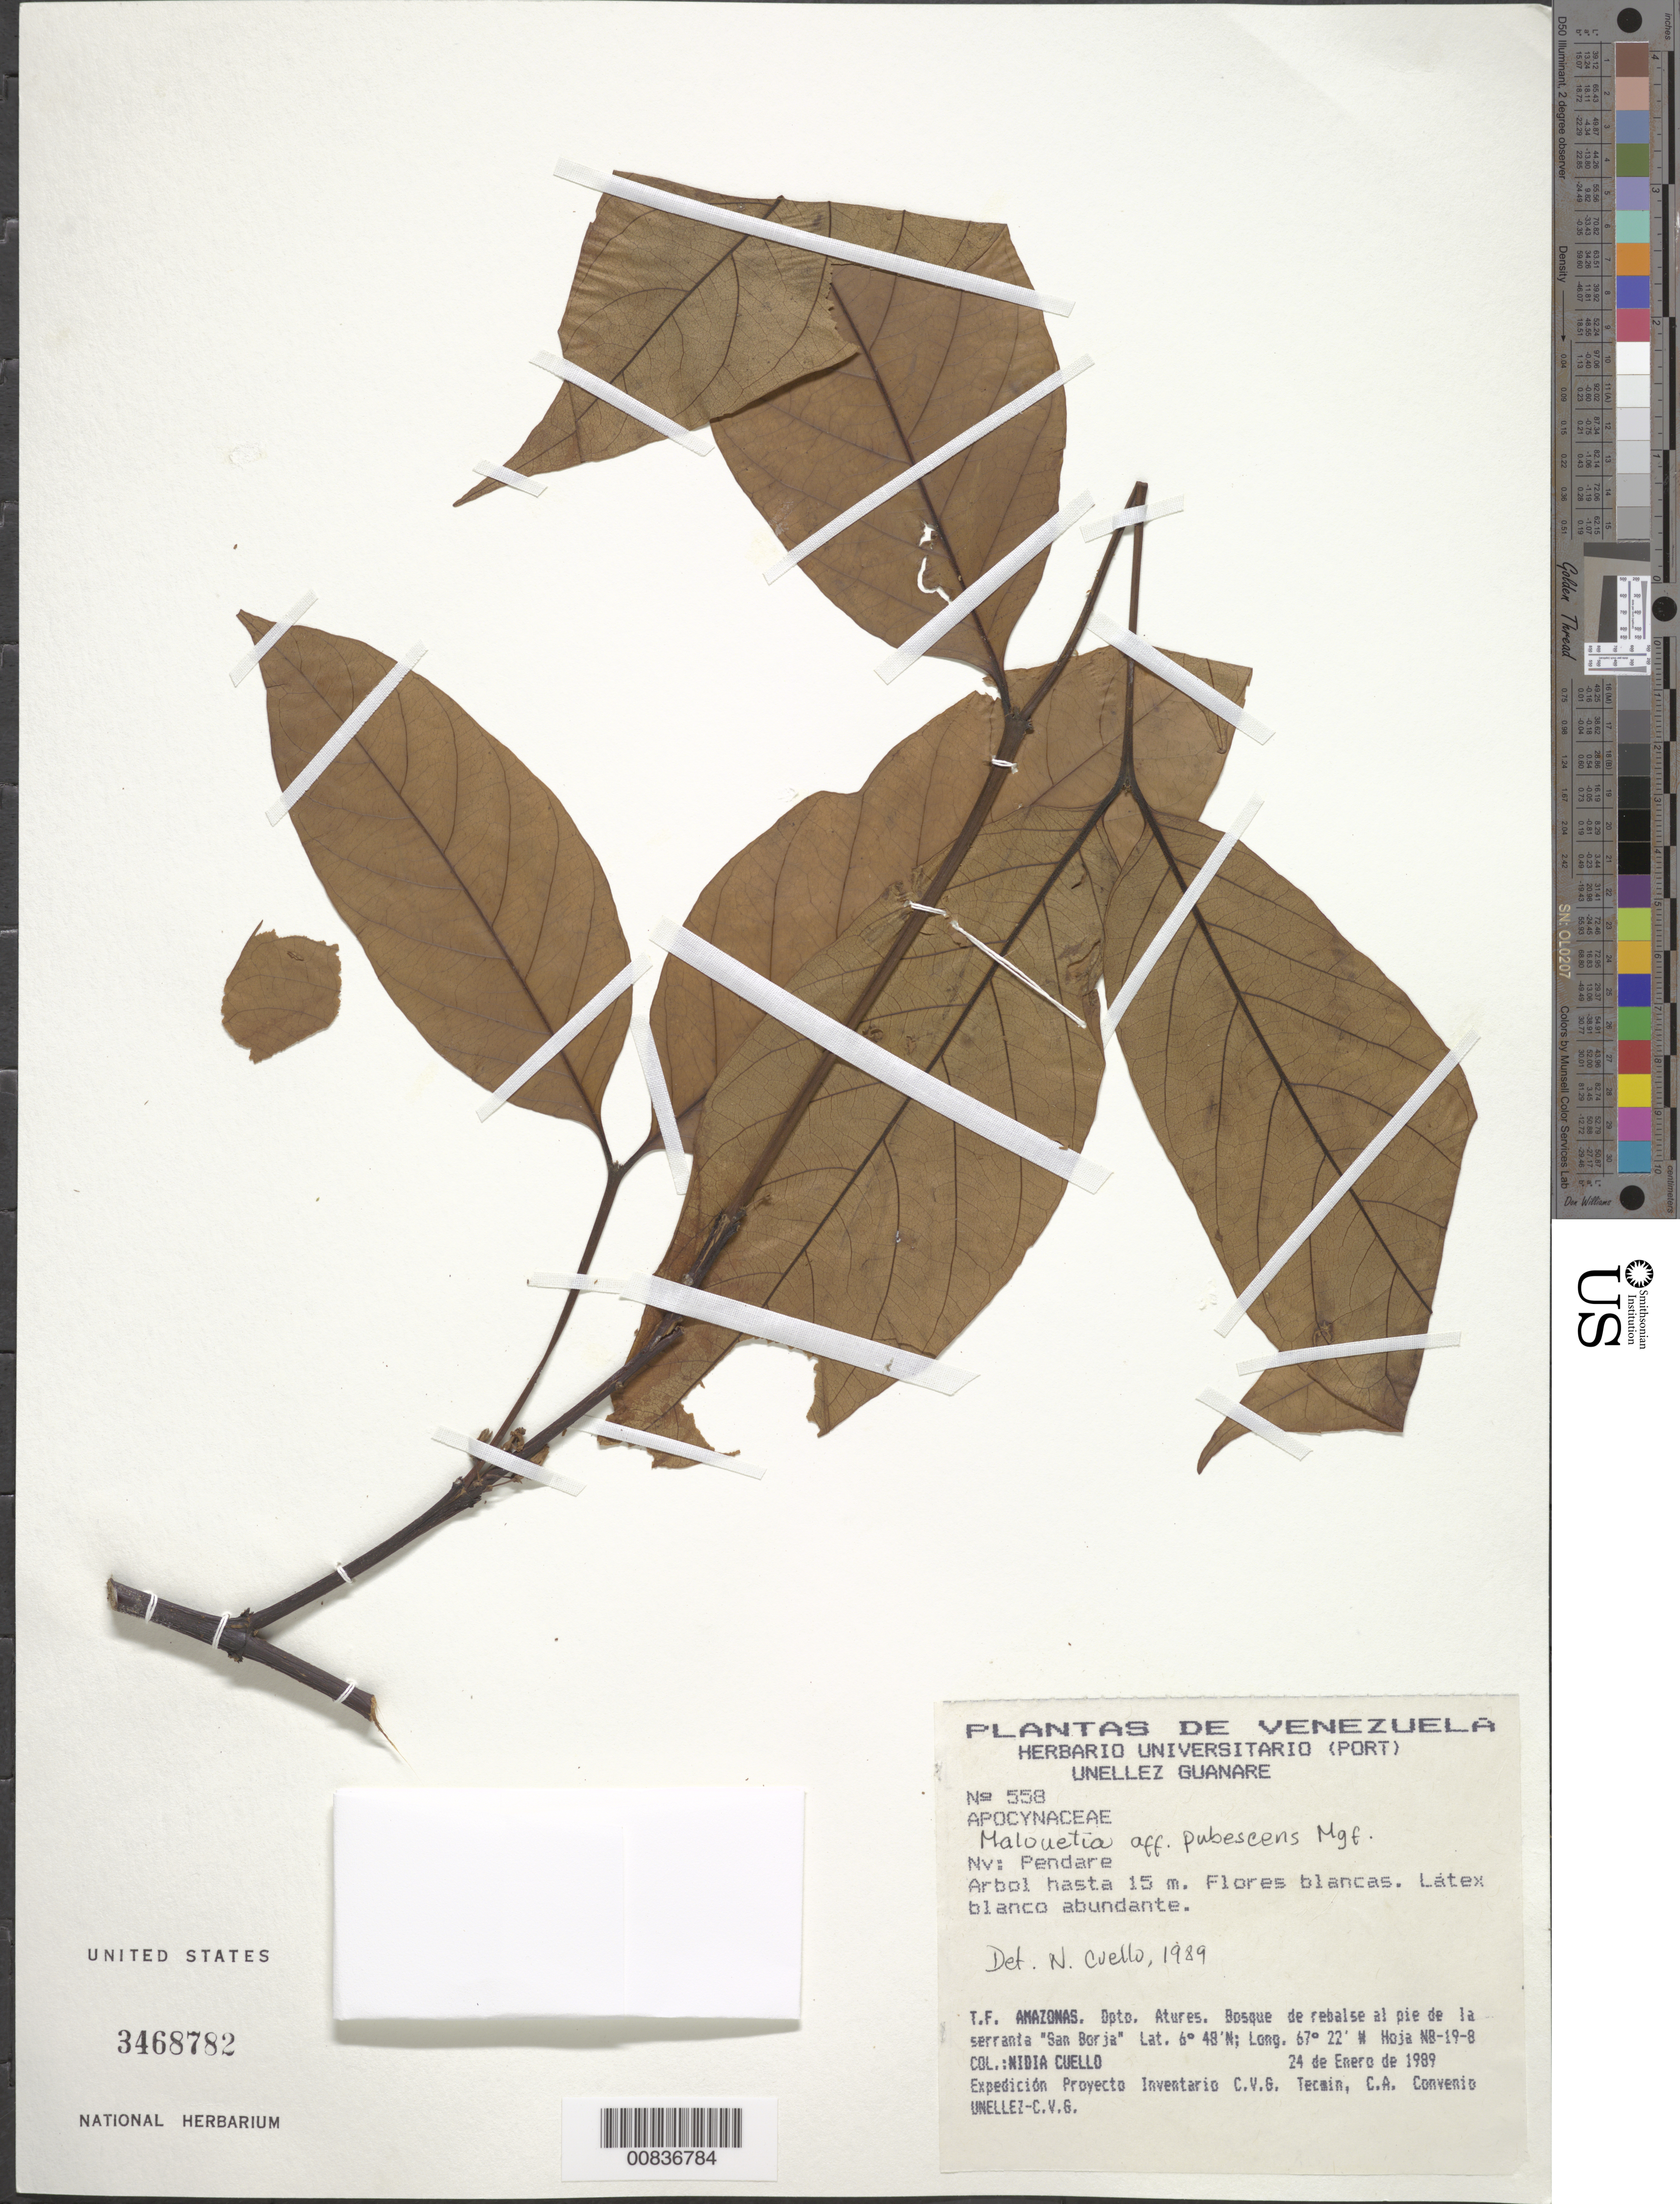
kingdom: Plantae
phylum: Tracheophyta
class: Magnoliopsida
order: Gentianales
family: Apocynaceae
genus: Malouetia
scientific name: Malouetia pubescens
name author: Markgr.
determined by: Cuello, Nidia L.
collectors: N. L. Cuello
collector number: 558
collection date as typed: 24-Jan-89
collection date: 1989-01-24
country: Venezuela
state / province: Amazonas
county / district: Atures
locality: Serranía "San Borja"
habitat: Bosque de rebalse al pié de la serrania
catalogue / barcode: US 3468782